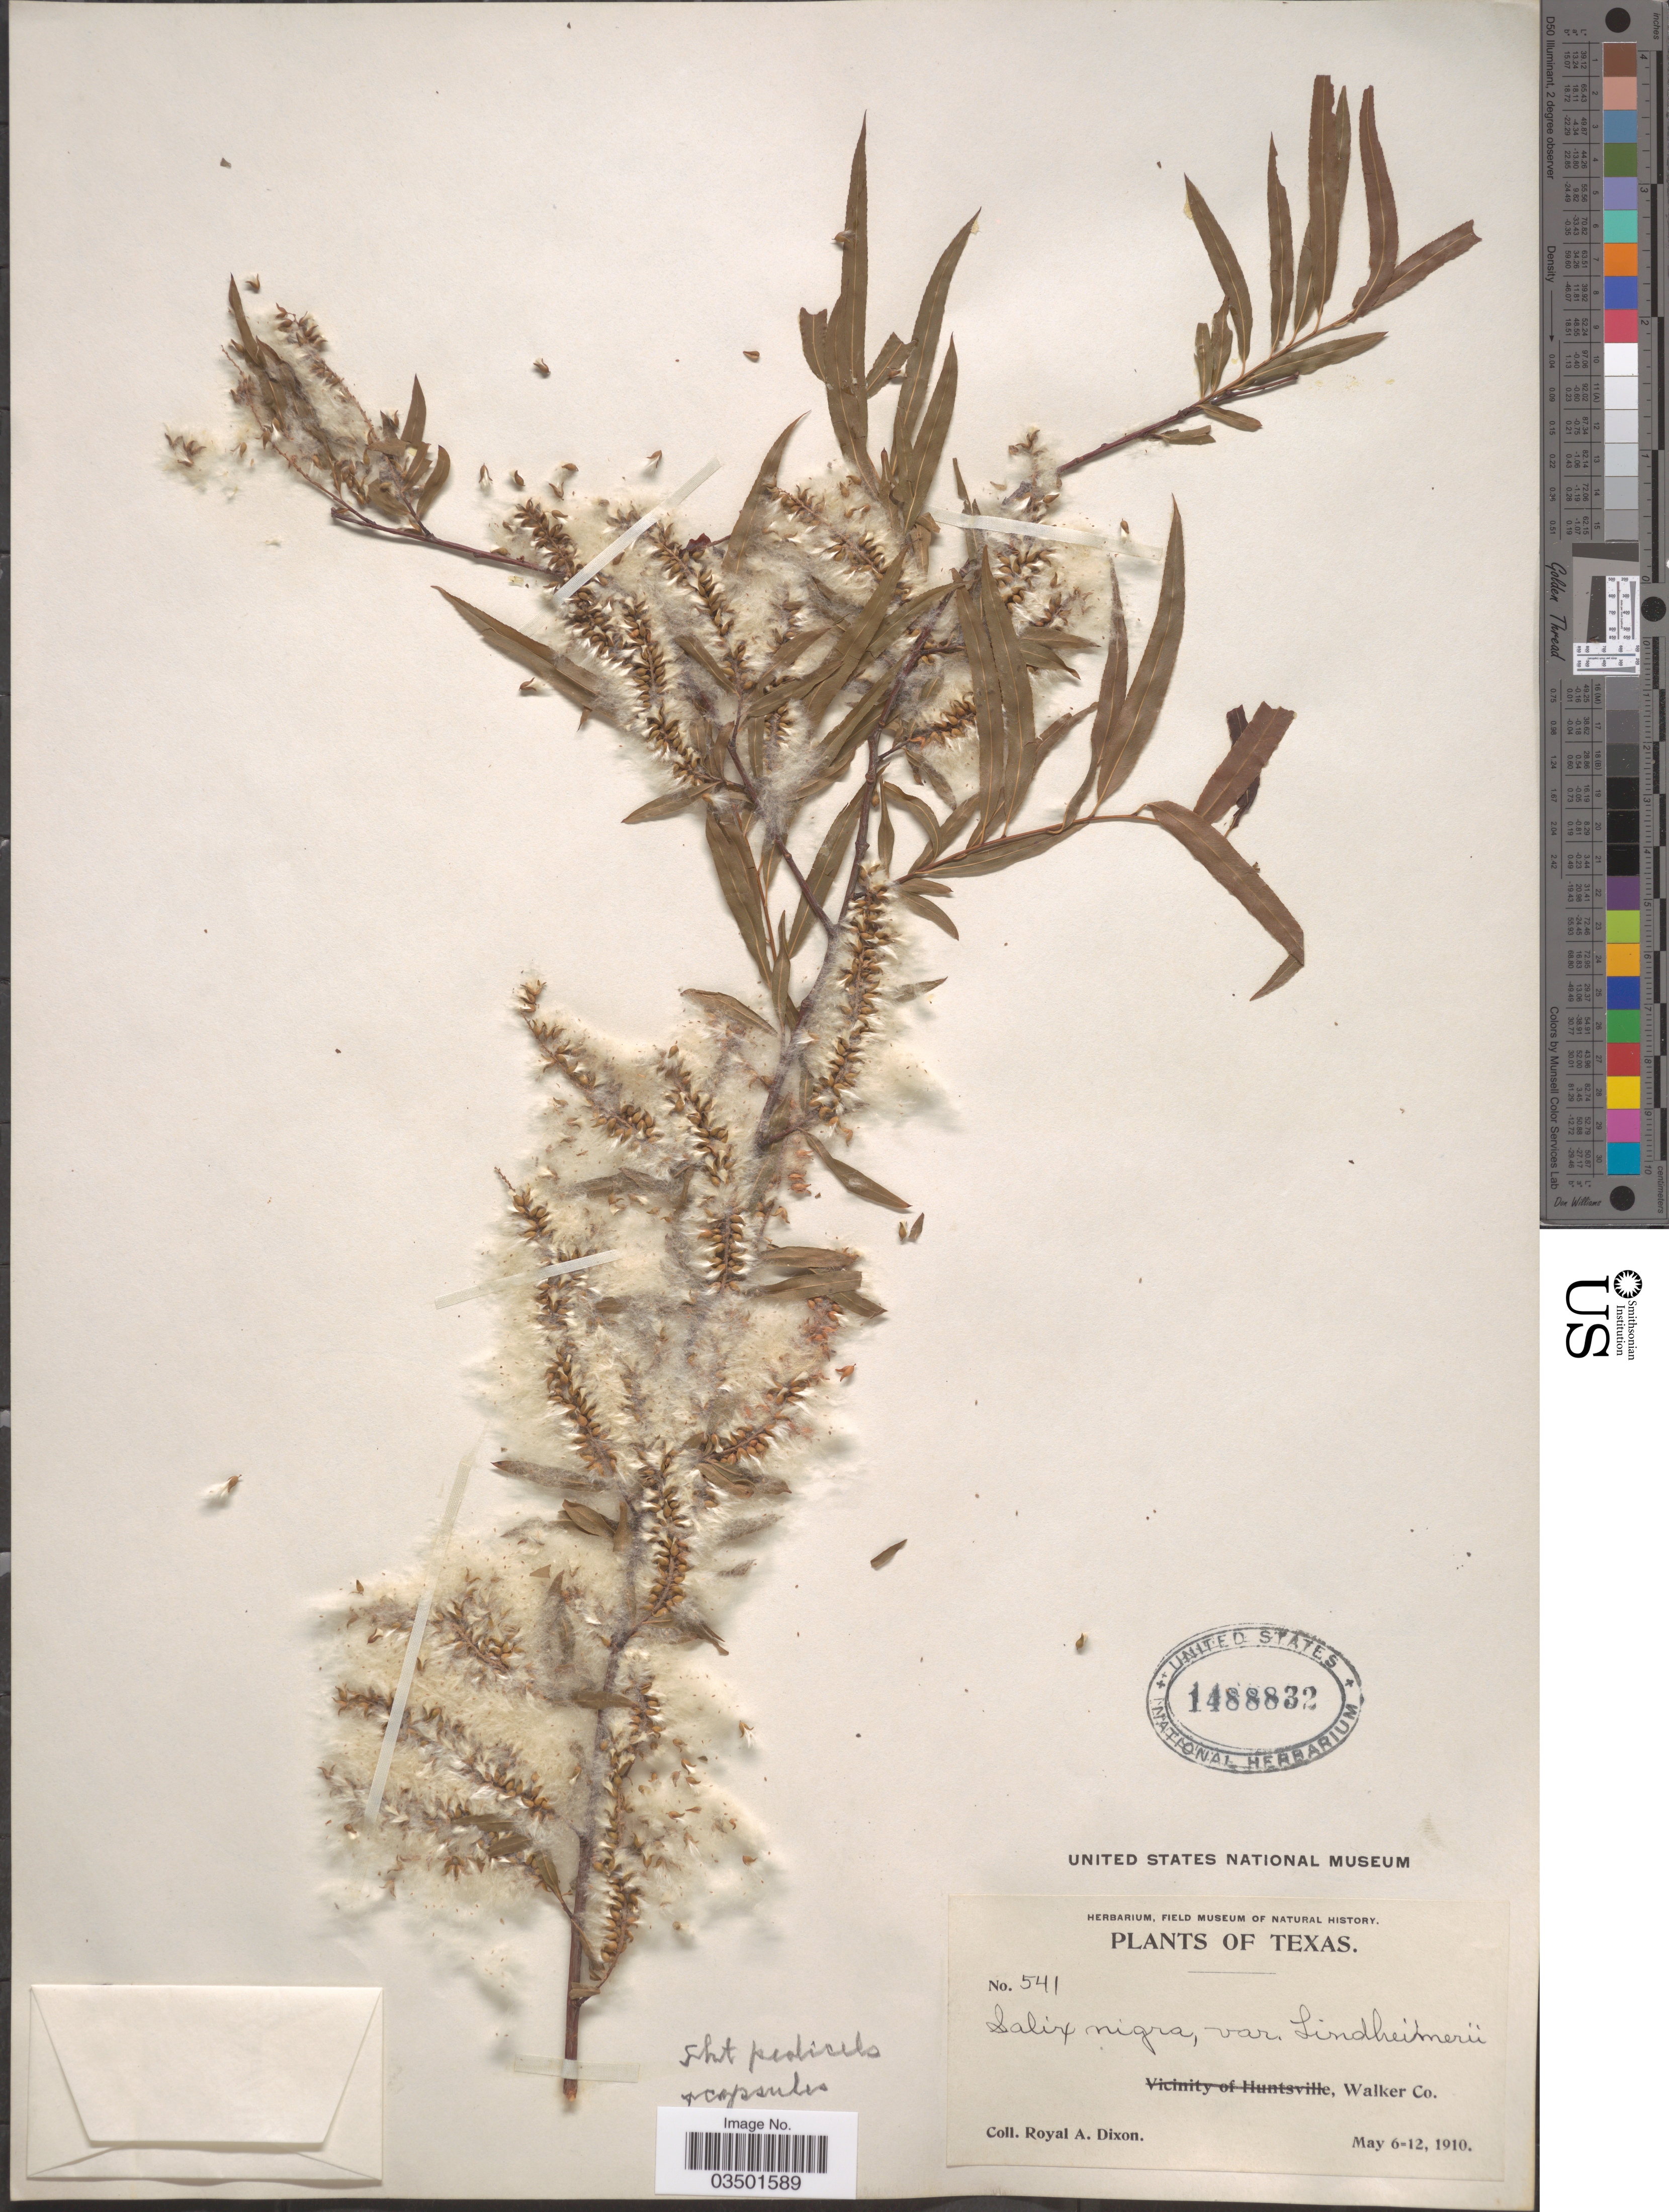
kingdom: Plantae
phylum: Tracheophyta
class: Magnoliopsida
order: Malpighiales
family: Salicaceae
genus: Salix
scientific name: Salix nigra var. lindheimeri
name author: C.K. Schneid.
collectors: R. A. Dixon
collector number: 541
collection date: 1910-05-06/1910-05-12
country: United States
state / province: Texas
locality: Walker Co.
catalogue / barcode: US 1488832